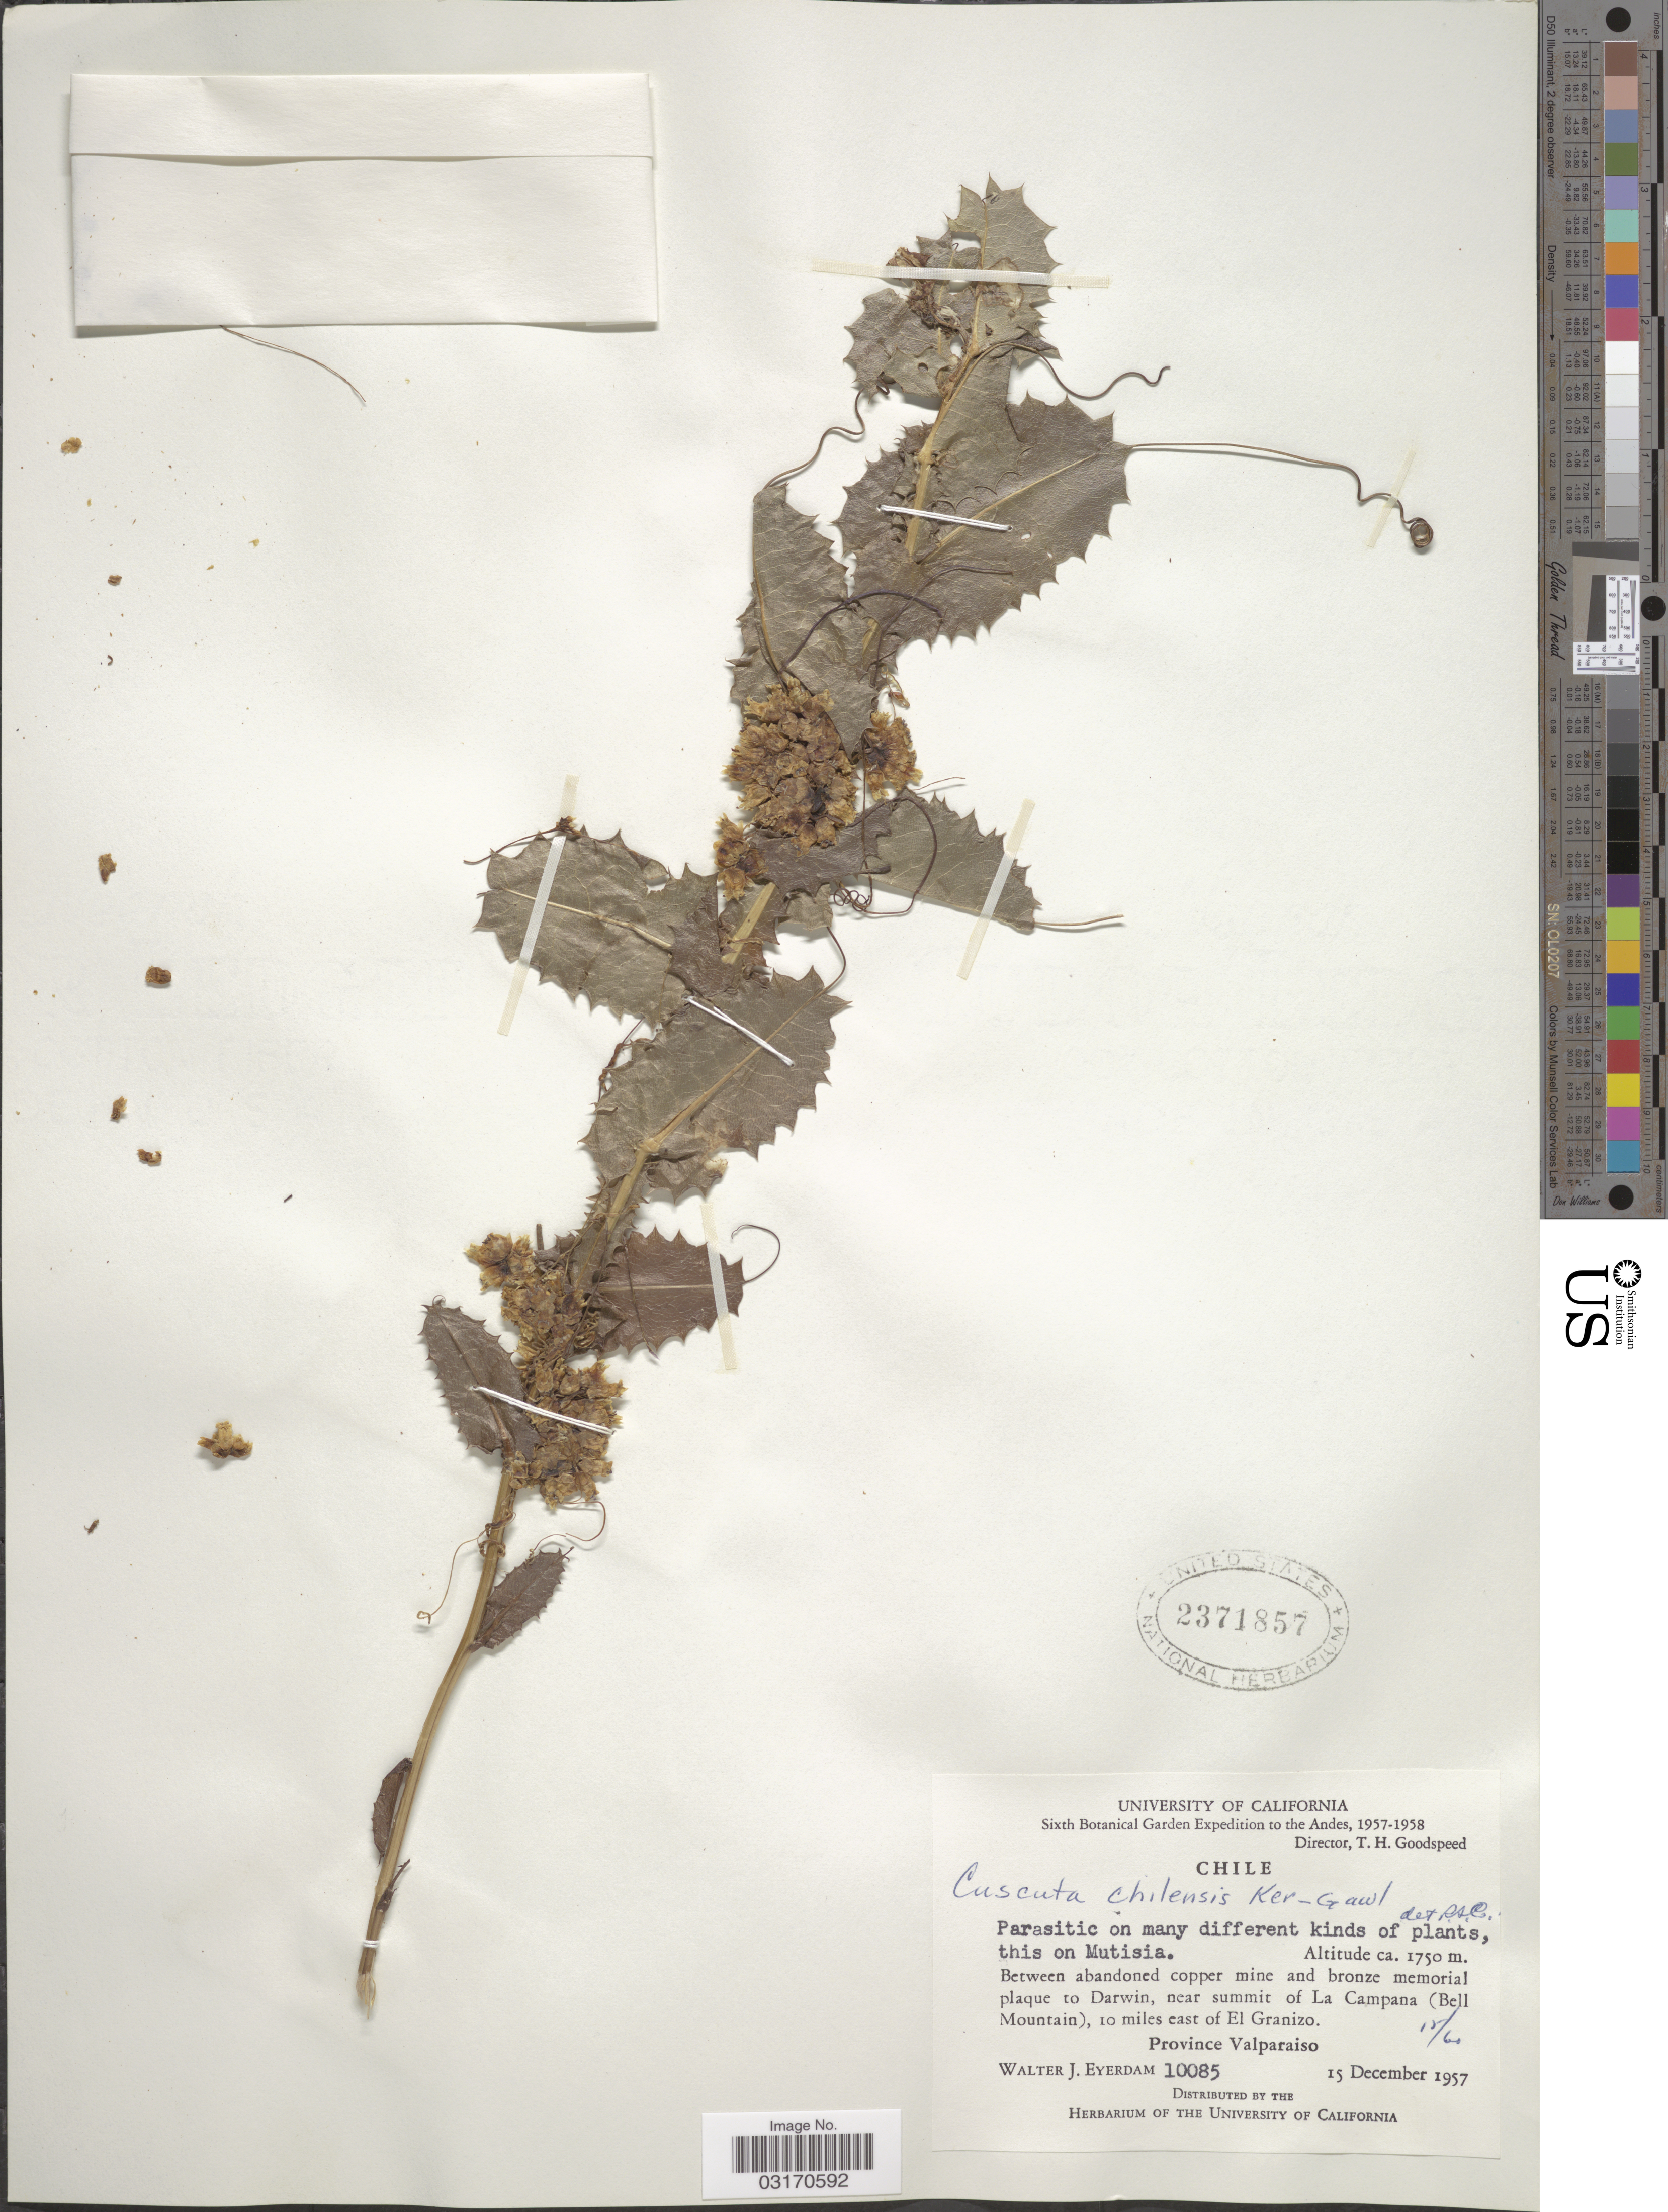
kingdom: Plantae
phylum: Tracheophyta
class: Magnoliopsida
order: Solanales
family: Convolvulaceae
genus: Cuscuta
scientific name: Cuscuta chilensis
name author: Ker Gawl.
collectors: W. J. Eyerdam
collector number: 10085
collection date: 1957-12-15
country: Chile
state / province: Valparaíso (V)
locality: The Andes. Between abandoned copper mine and bronze memorial plaque to Darwin, near summit of La Campana (Bell Mountain), 10 miles east of El Granizo. Province Valparaiso.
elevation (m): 1750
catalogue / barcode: US 2371857